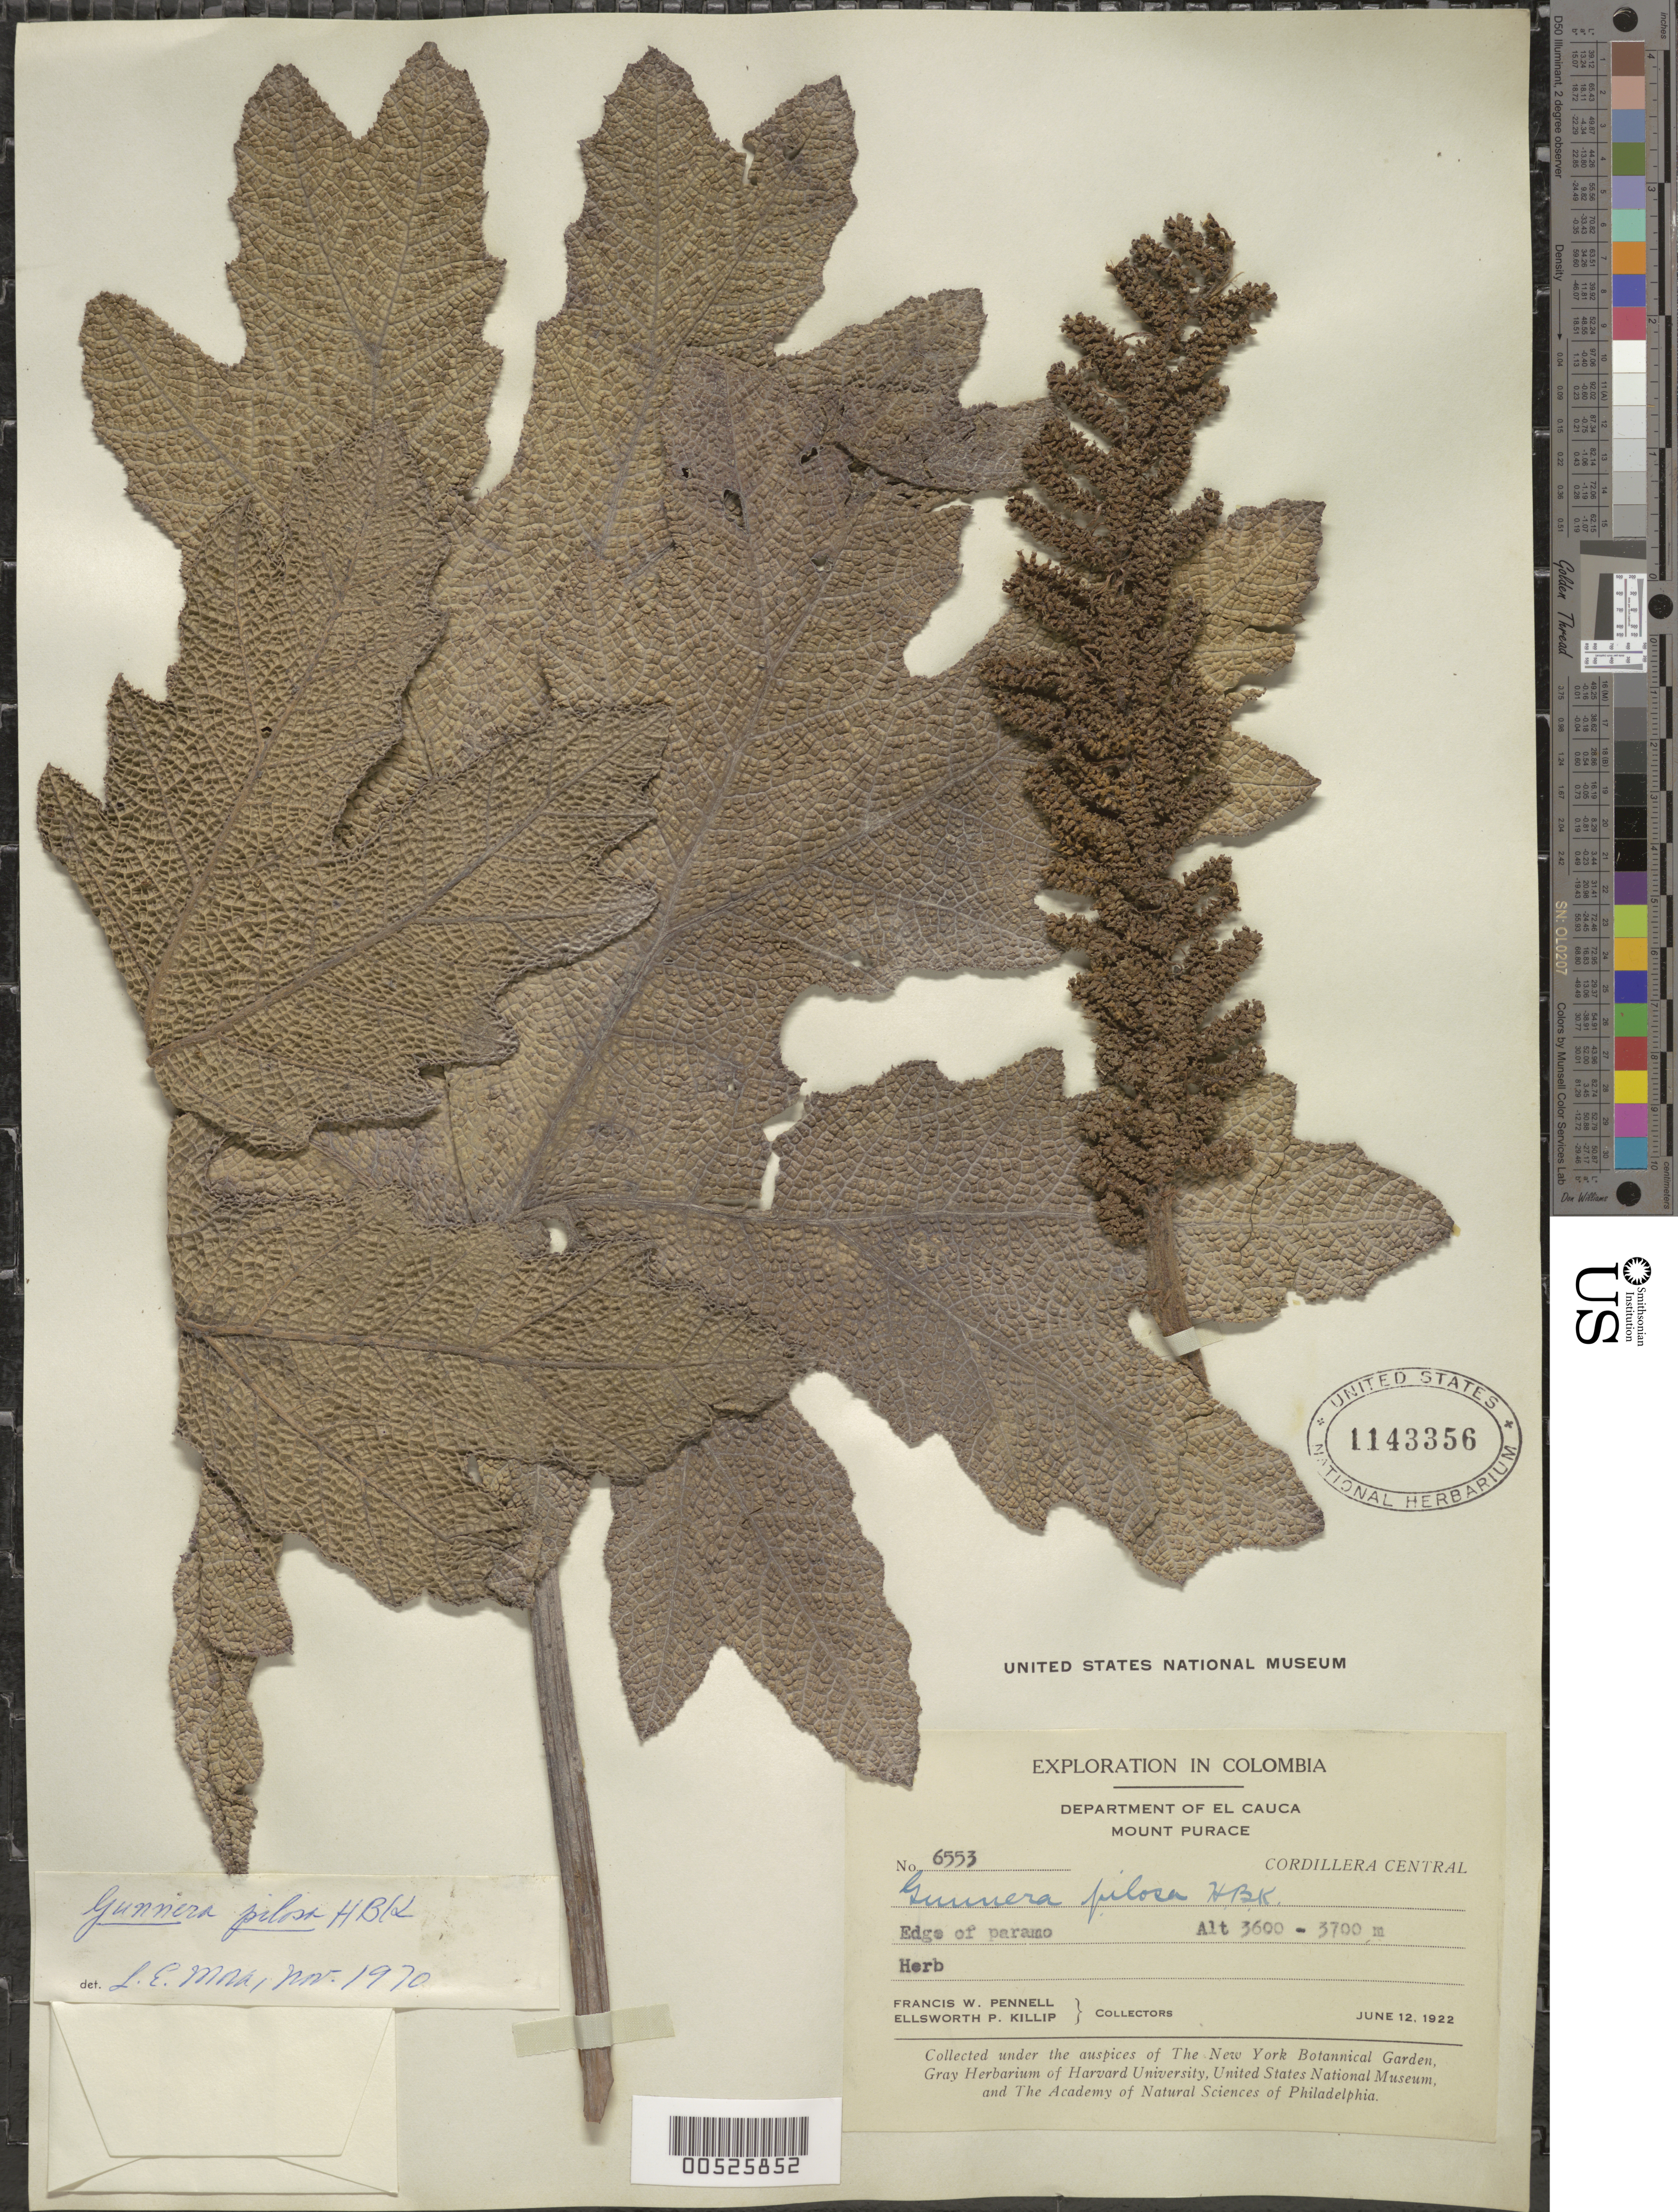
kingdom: Plantae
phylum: Tracheophyta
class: Magnoliopsida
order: Gunnerales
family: Gunneraceae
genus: Gunnera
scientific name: Gunnera pilosa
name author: Kunth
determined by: Mora-Osejo, L. E.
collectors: F. W. Pennell & E. P. Killip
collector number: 6553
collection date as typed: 12 Jun 1922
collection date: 1922-06-12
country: Colombia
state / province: Cauca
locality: Mount Purace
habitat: Edge of paramo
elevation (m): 3600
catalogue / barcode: US 1143356